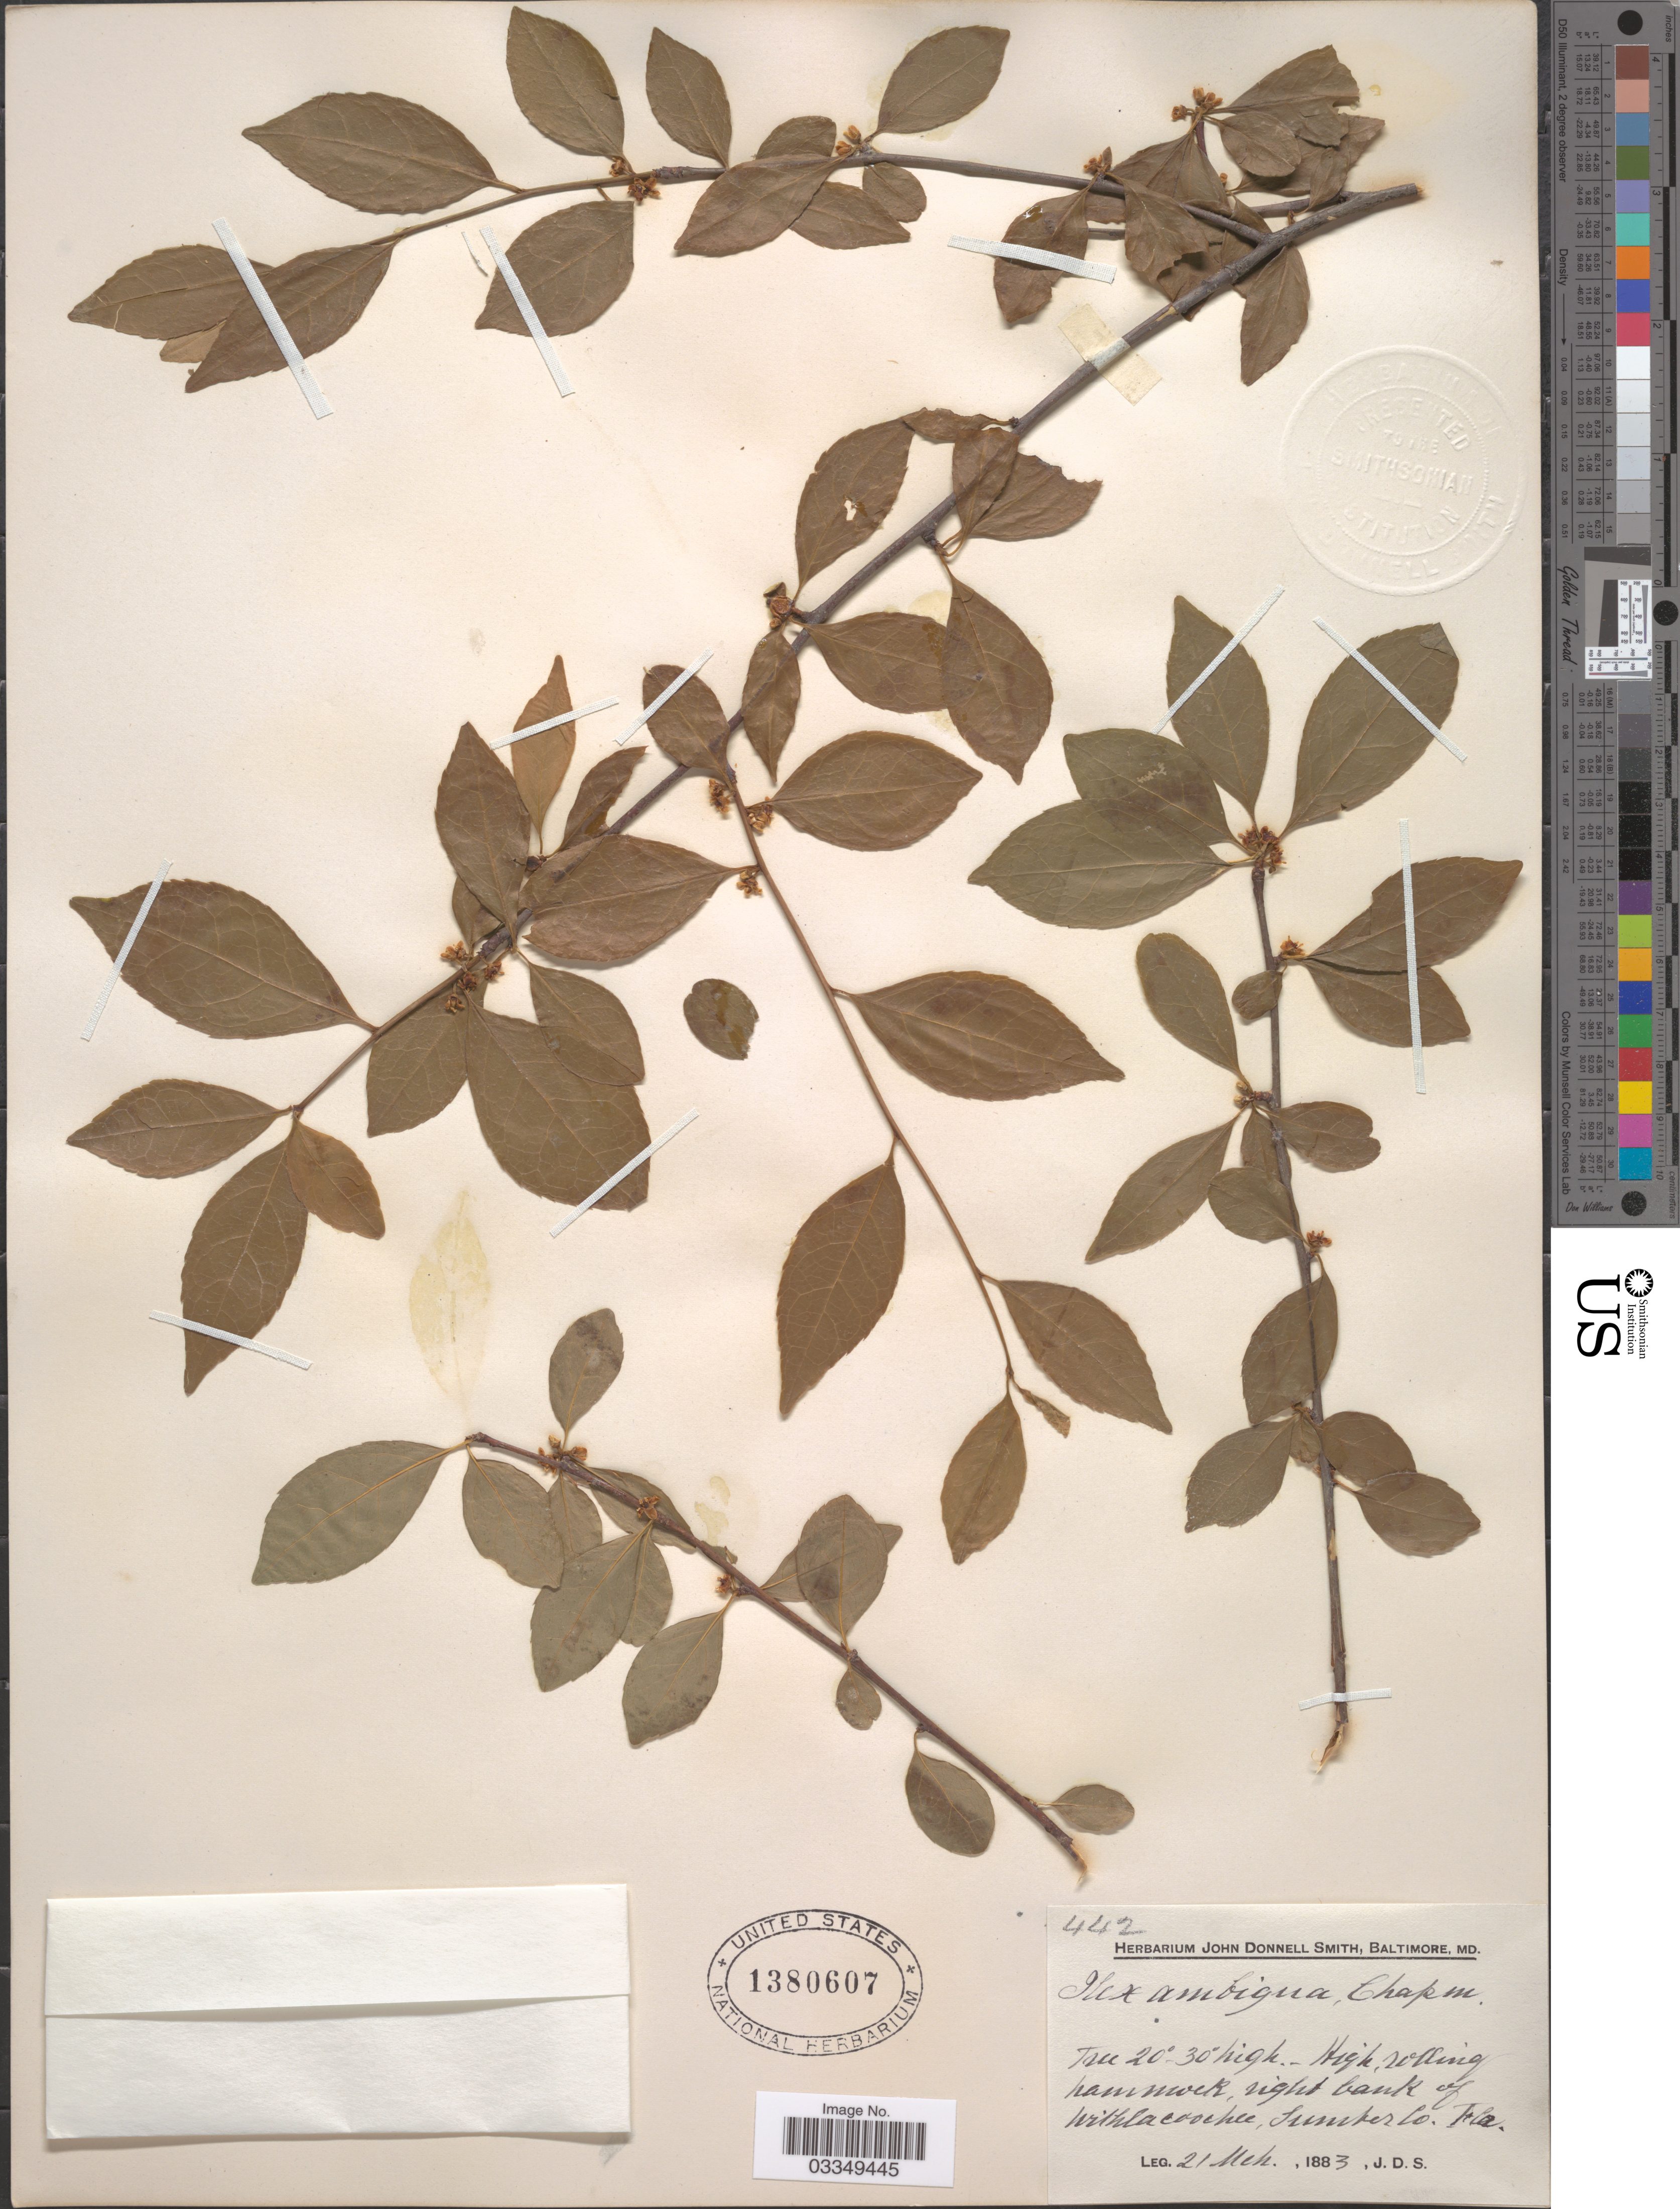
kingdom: Plantae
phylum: Tracheophyta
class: Magnoliopsida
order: Aquifoliales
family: Aquifoliaceae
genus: Ilex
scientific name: Ilex ambigua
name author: Chapm.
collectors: J. Donnell Smith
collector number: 442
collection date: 1883-03-21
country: United States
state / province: Florida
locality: Right bank of Withlacoochee, Sumter Co.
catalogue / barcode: US 1380607